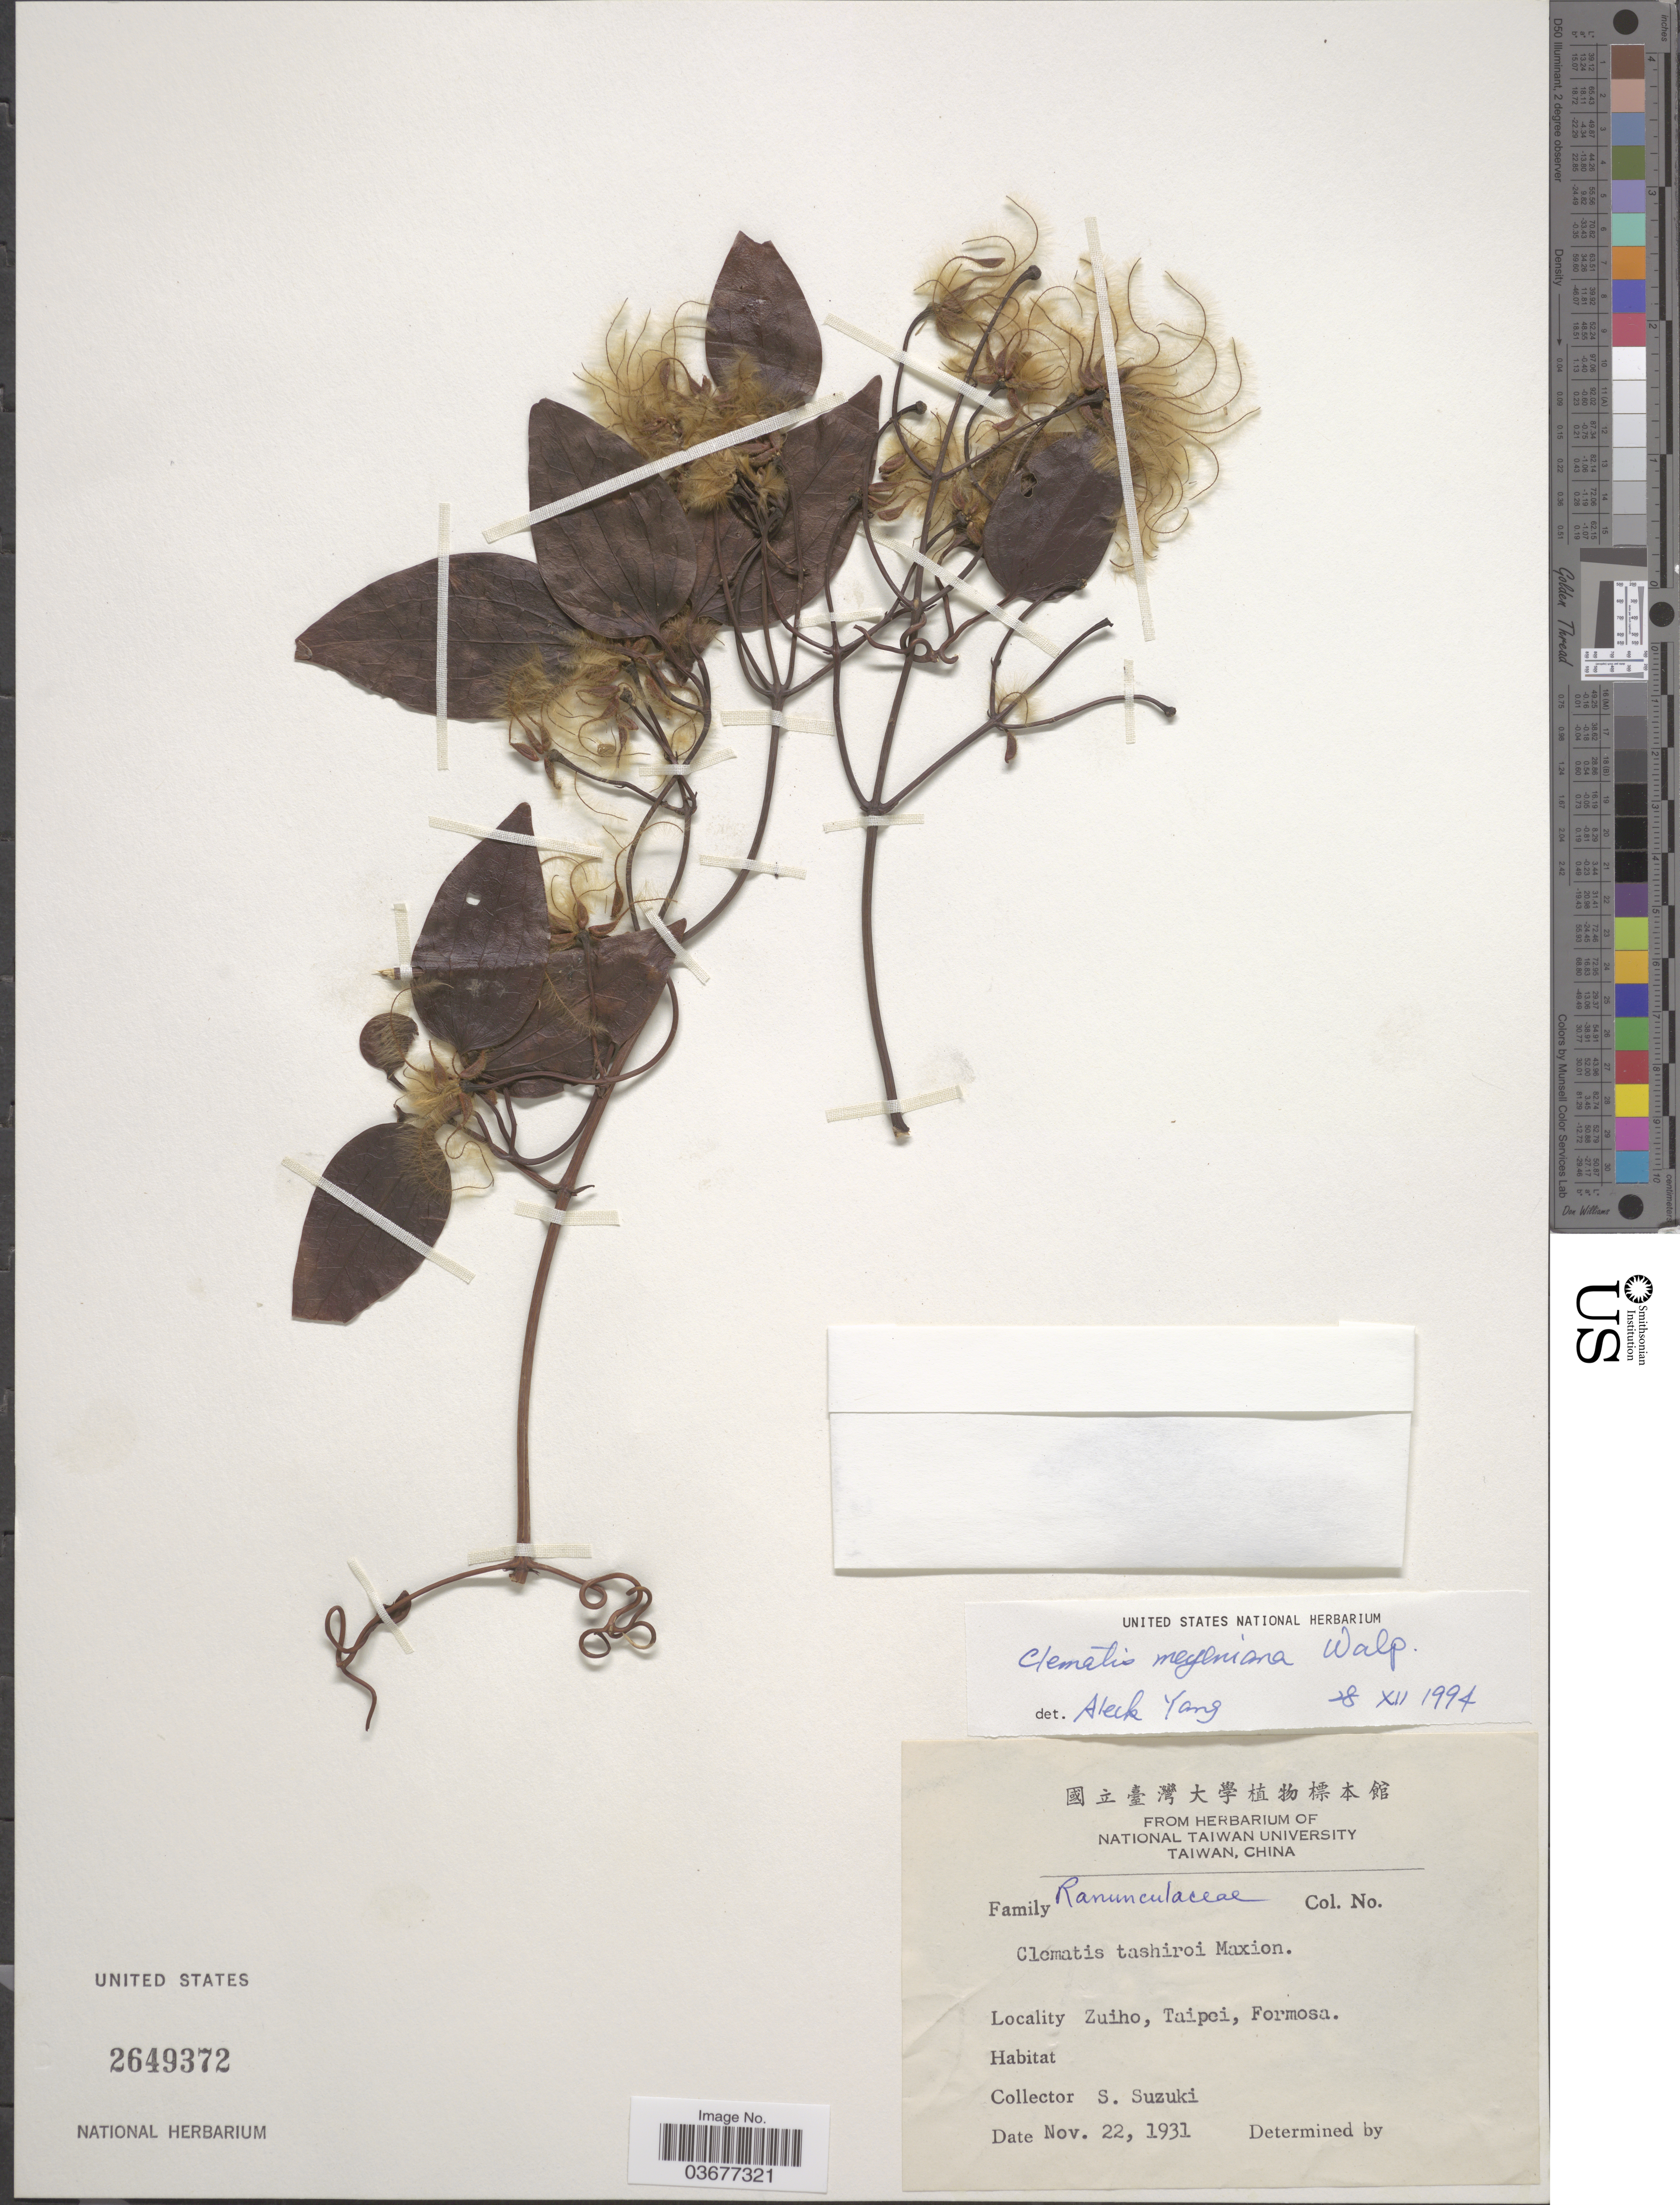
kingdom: Plantae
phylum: Tracheophyta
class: Magnoliopsida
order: Ranunculales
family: Ranunculaceae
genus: Clematis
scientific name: Clematis meyeniana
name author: Walp.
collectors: S. Suzuki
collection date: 1931-11-22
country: Taiwan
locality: Zuiho, Taipei, Formosa.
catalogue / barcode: US 2649372